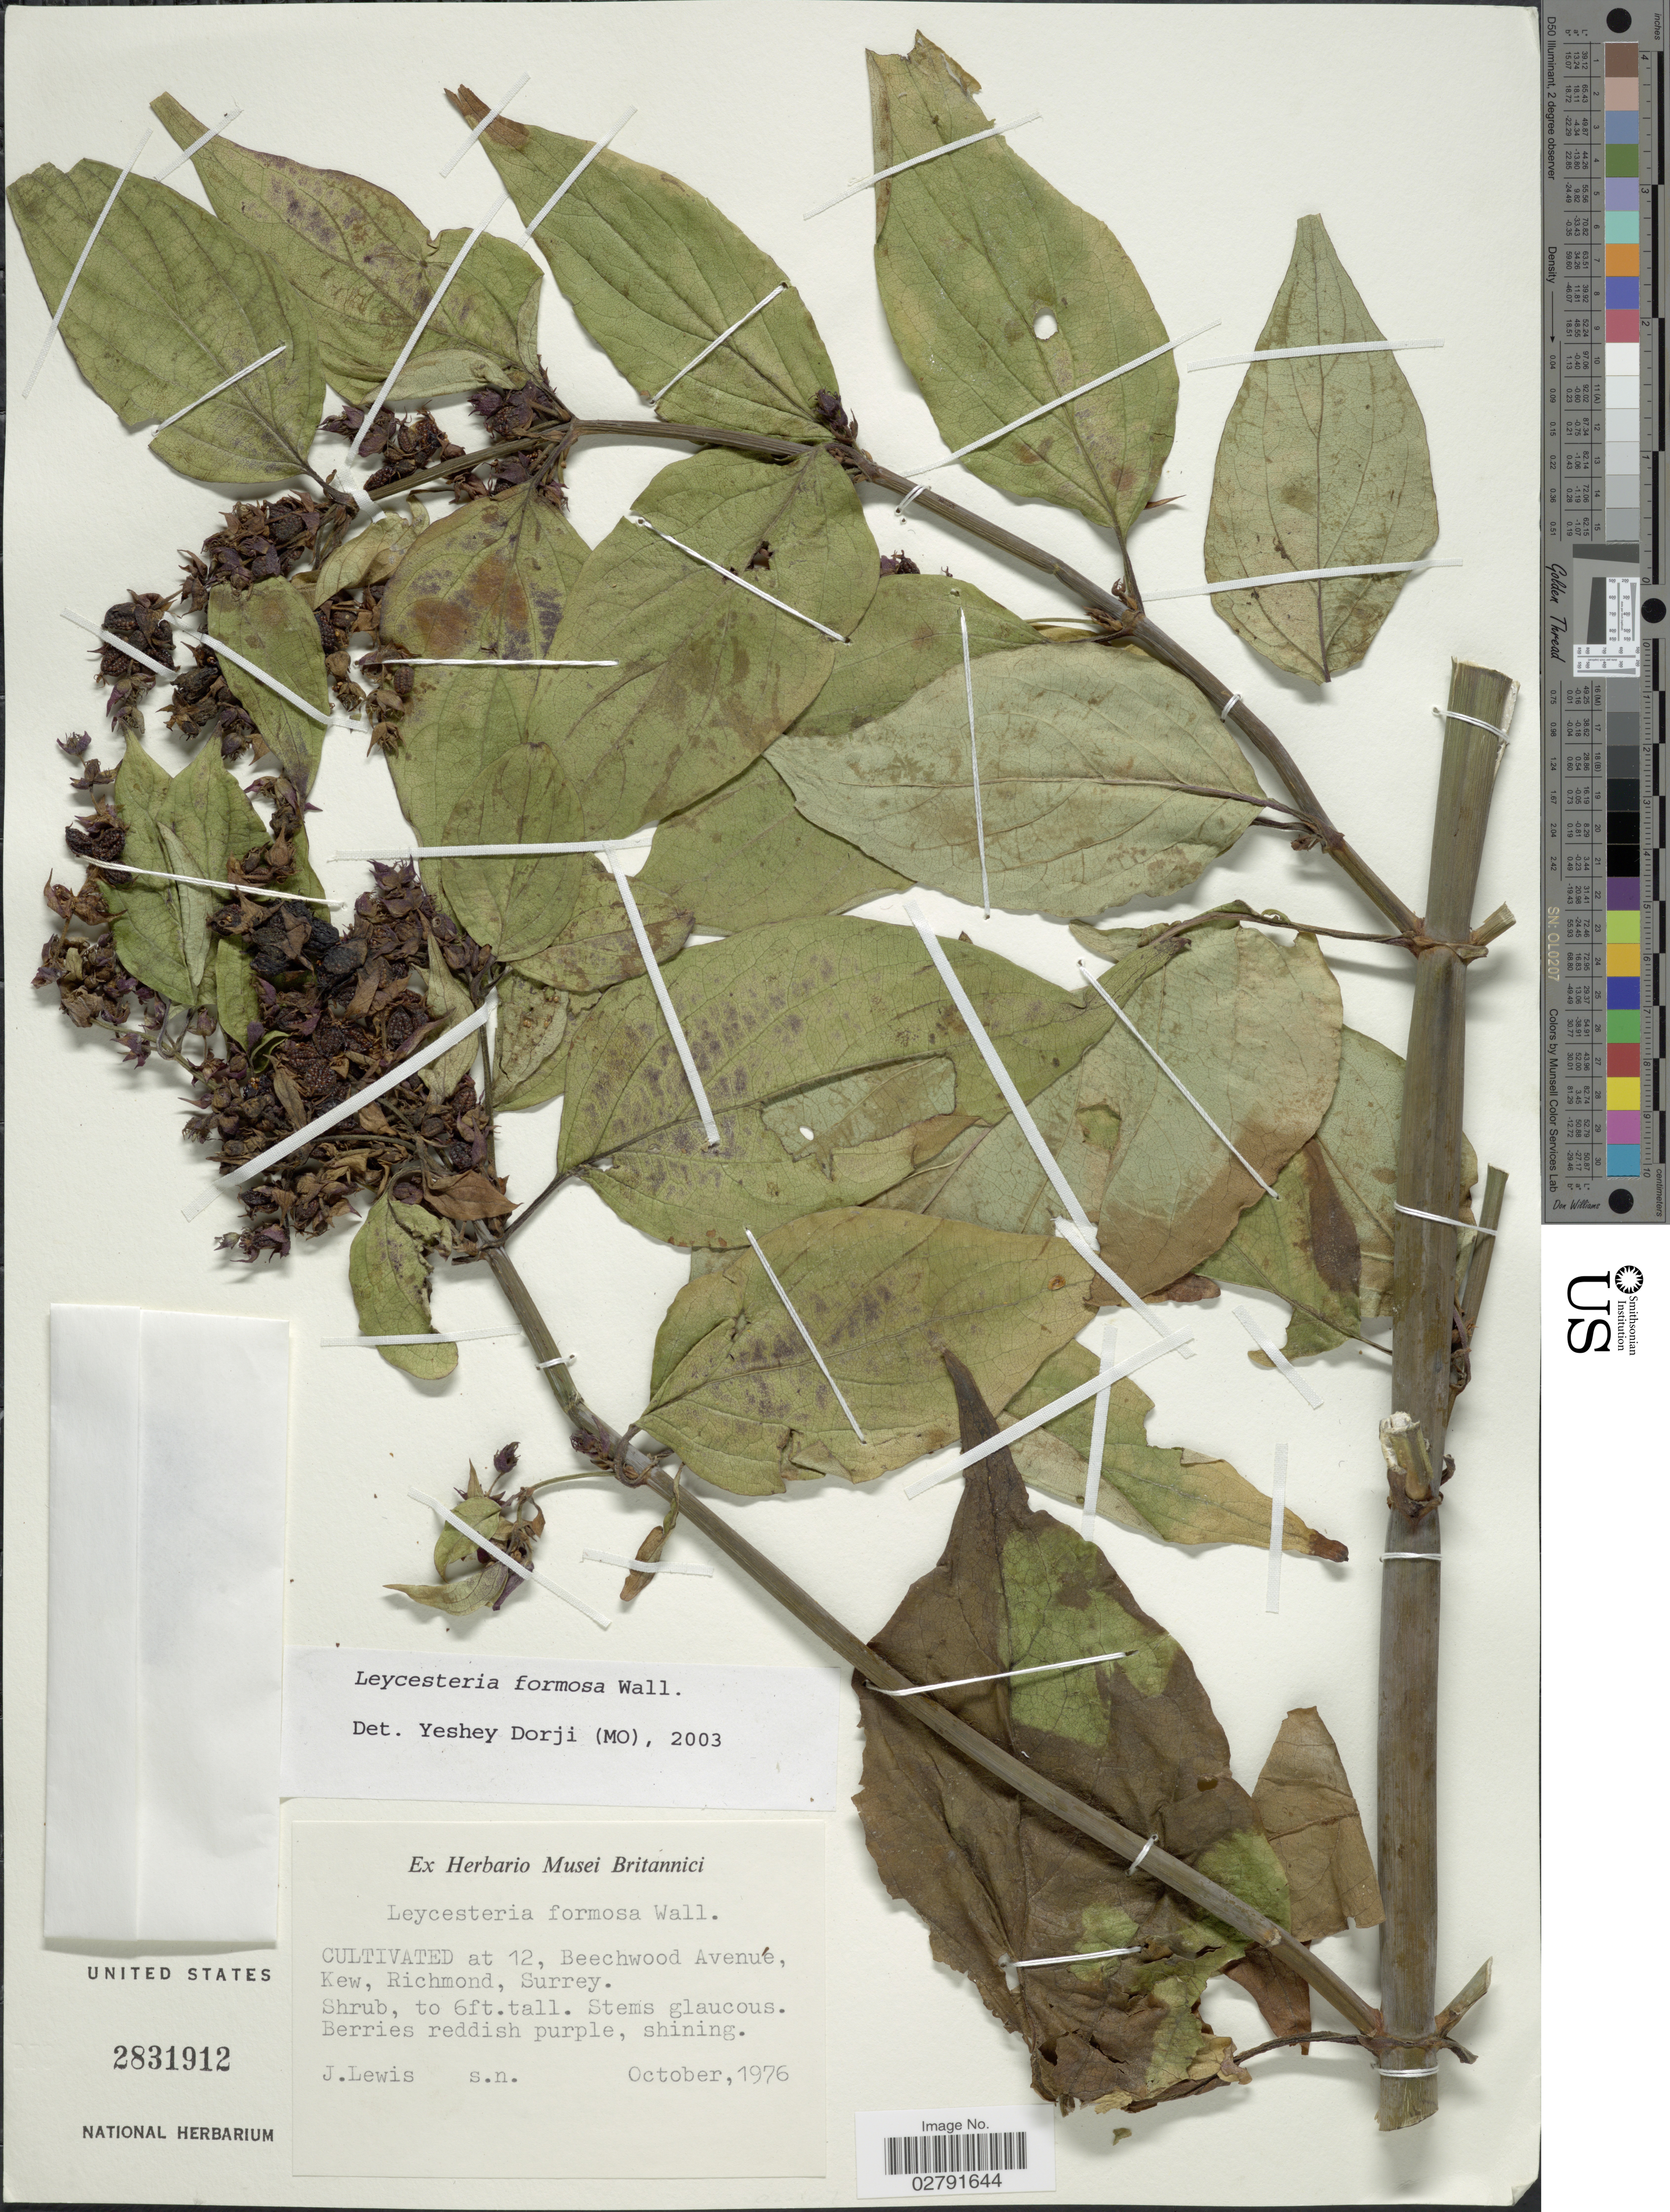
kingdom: Plantae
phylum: Tracheophyta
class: Magnoliopsida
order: Dipsacales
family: Caprifoliaceae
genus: Leycesteria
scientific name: Leycesteria formosa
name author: Wall.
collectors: J. Lewis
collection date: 1976-10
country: United Kingdom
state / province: England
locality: Cultivated at 12, Beechwood Avenue Kew, Richmond, Surrey.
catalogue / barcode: US 2831912